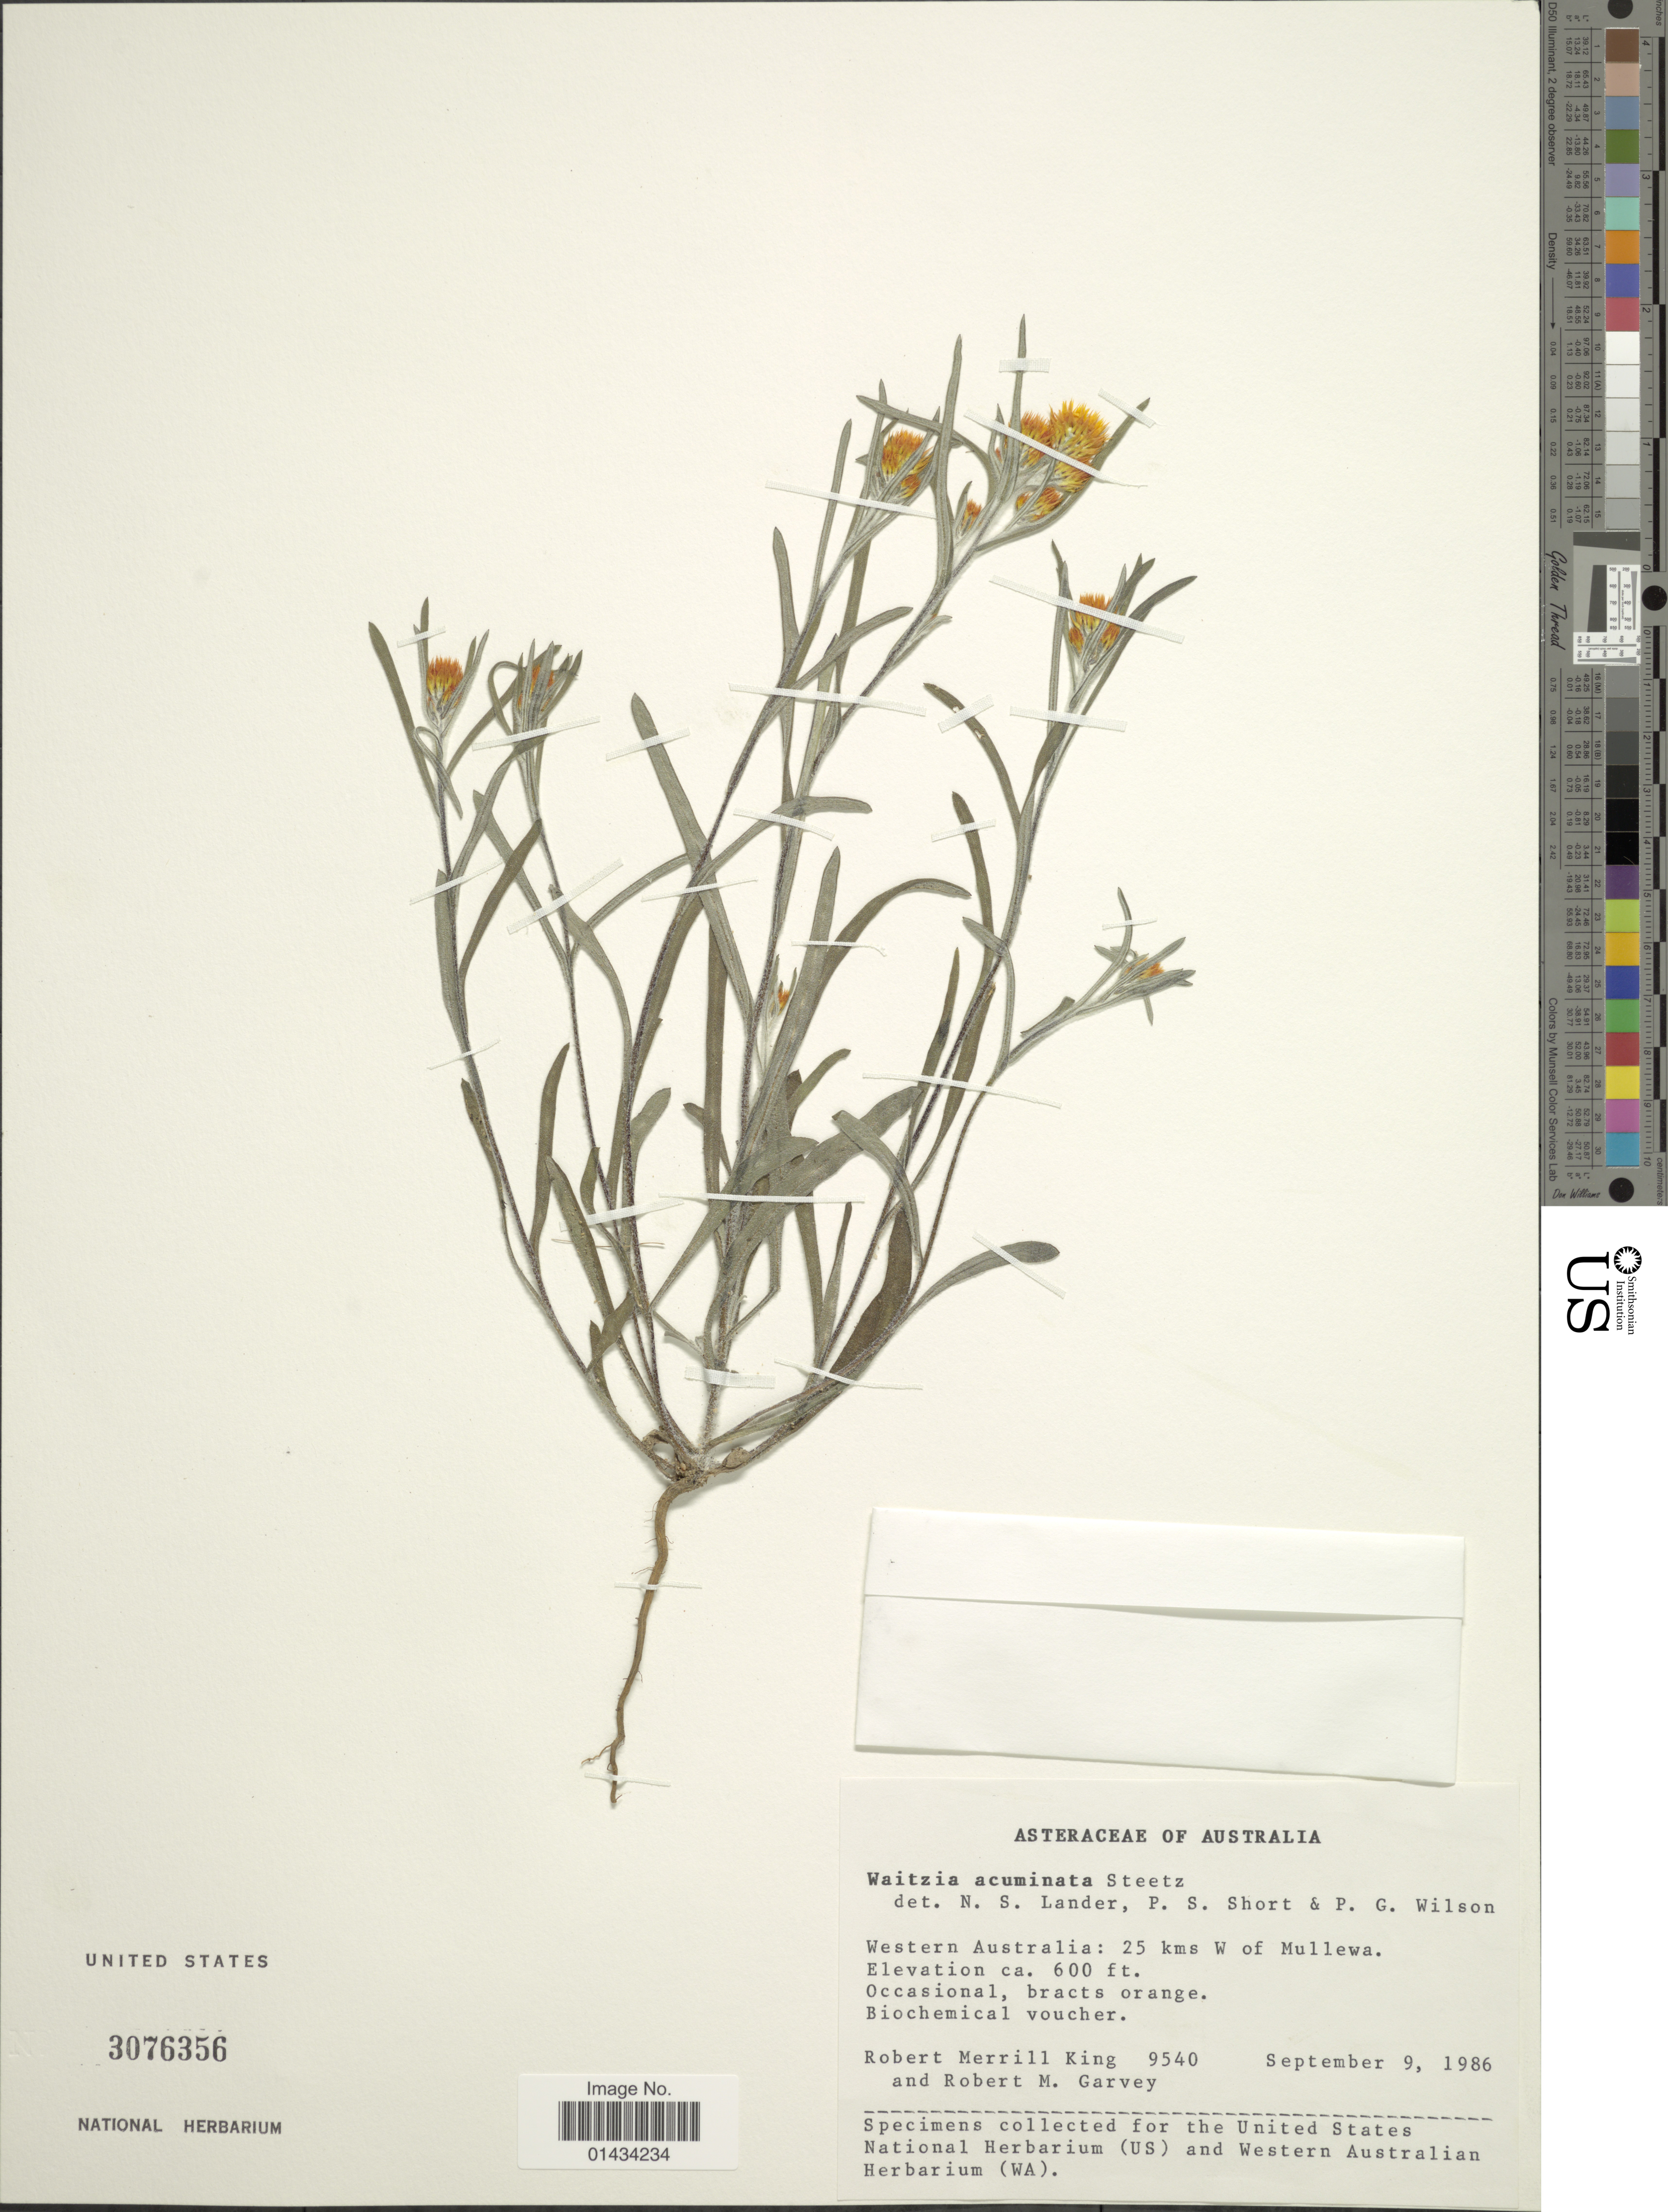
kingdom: Plantae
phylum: Tracheophyta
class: Magnoliopsida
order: Asterales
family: Asteraceae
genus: Waitzia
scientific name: Waitzia acuminata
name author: Steetz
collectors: R. M. King & R. Garvey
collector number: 9540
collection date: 1986-09-09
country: Australia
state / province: Western Australia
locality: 25 kms W of Mullewa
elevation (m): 183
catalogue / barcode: US 3076356